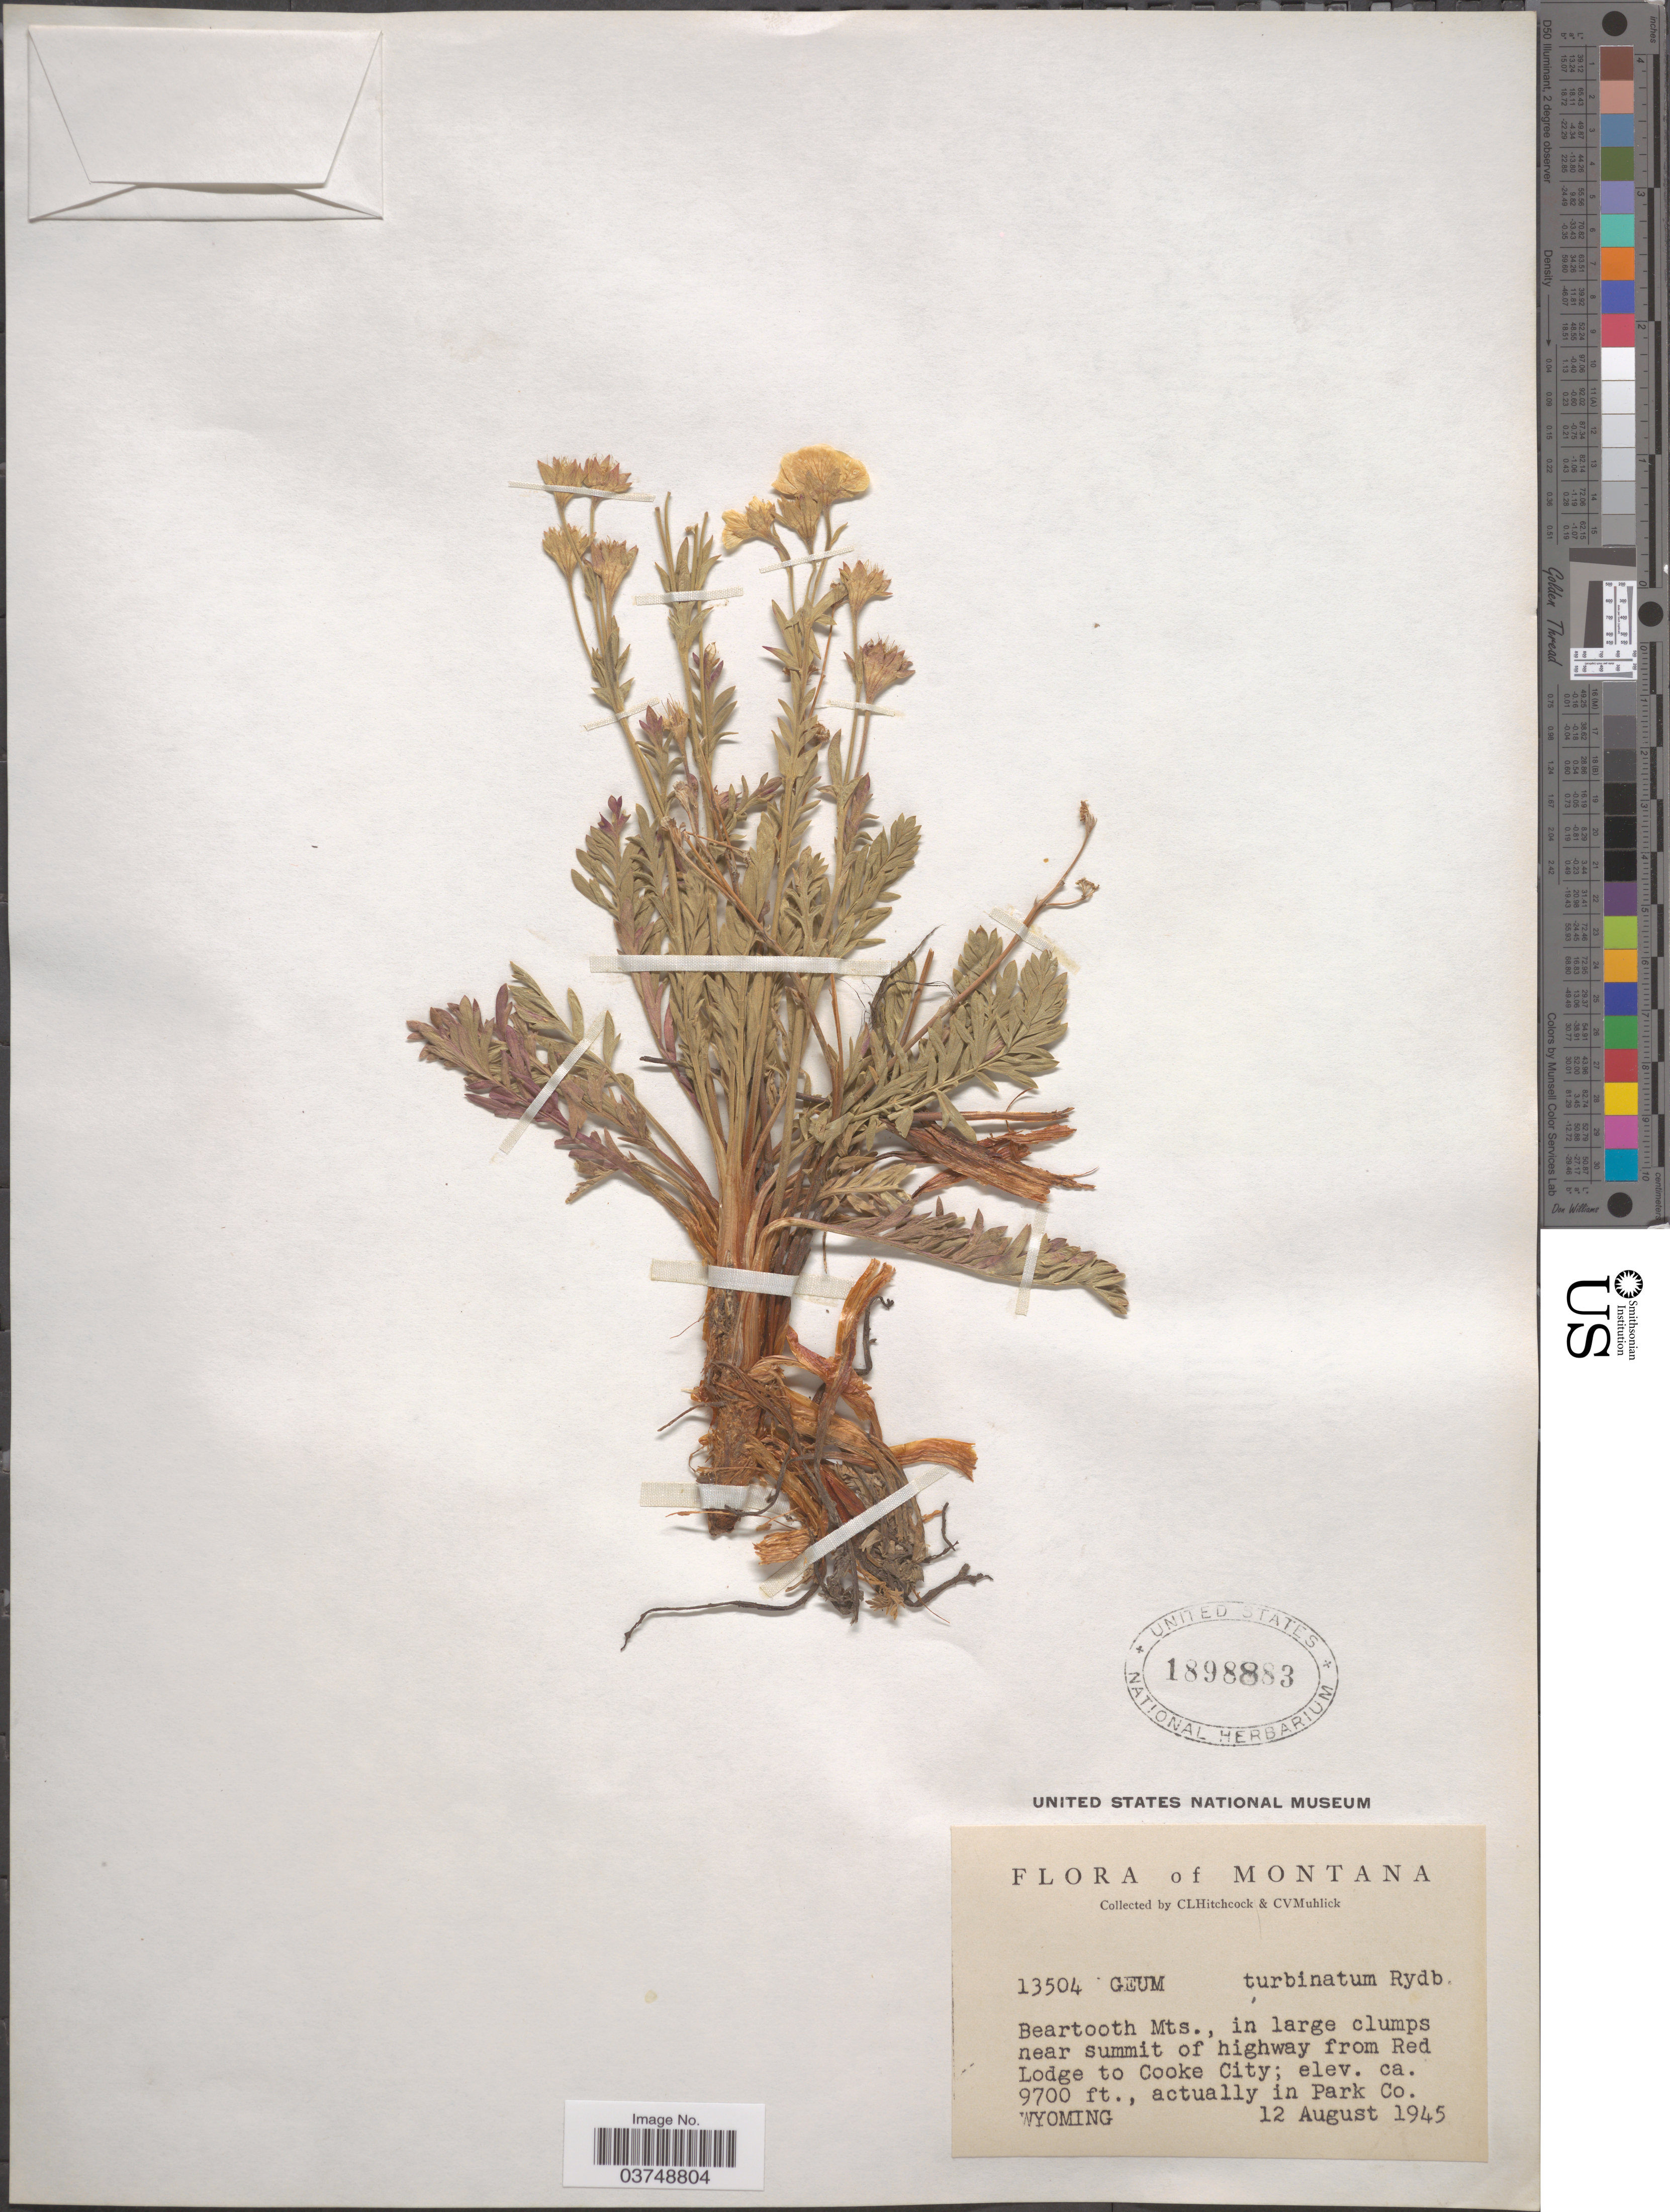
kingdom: Plantae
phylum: Tracheophyta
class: Magnoliopsida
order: Rosales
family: Rosaceae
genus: Geum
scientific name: Geum rossii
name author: (R. Br.) Ser.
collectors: C. L. Hitchcock & C. V. Muhlick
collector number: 13504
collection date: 1945-08-12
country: United States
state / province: Wyoming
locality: Beartooth Mts., in large clumps near summit of highway from red Lodge to Cooke City. Actually in Park Co.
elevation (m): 2957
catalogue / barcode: US 1898883